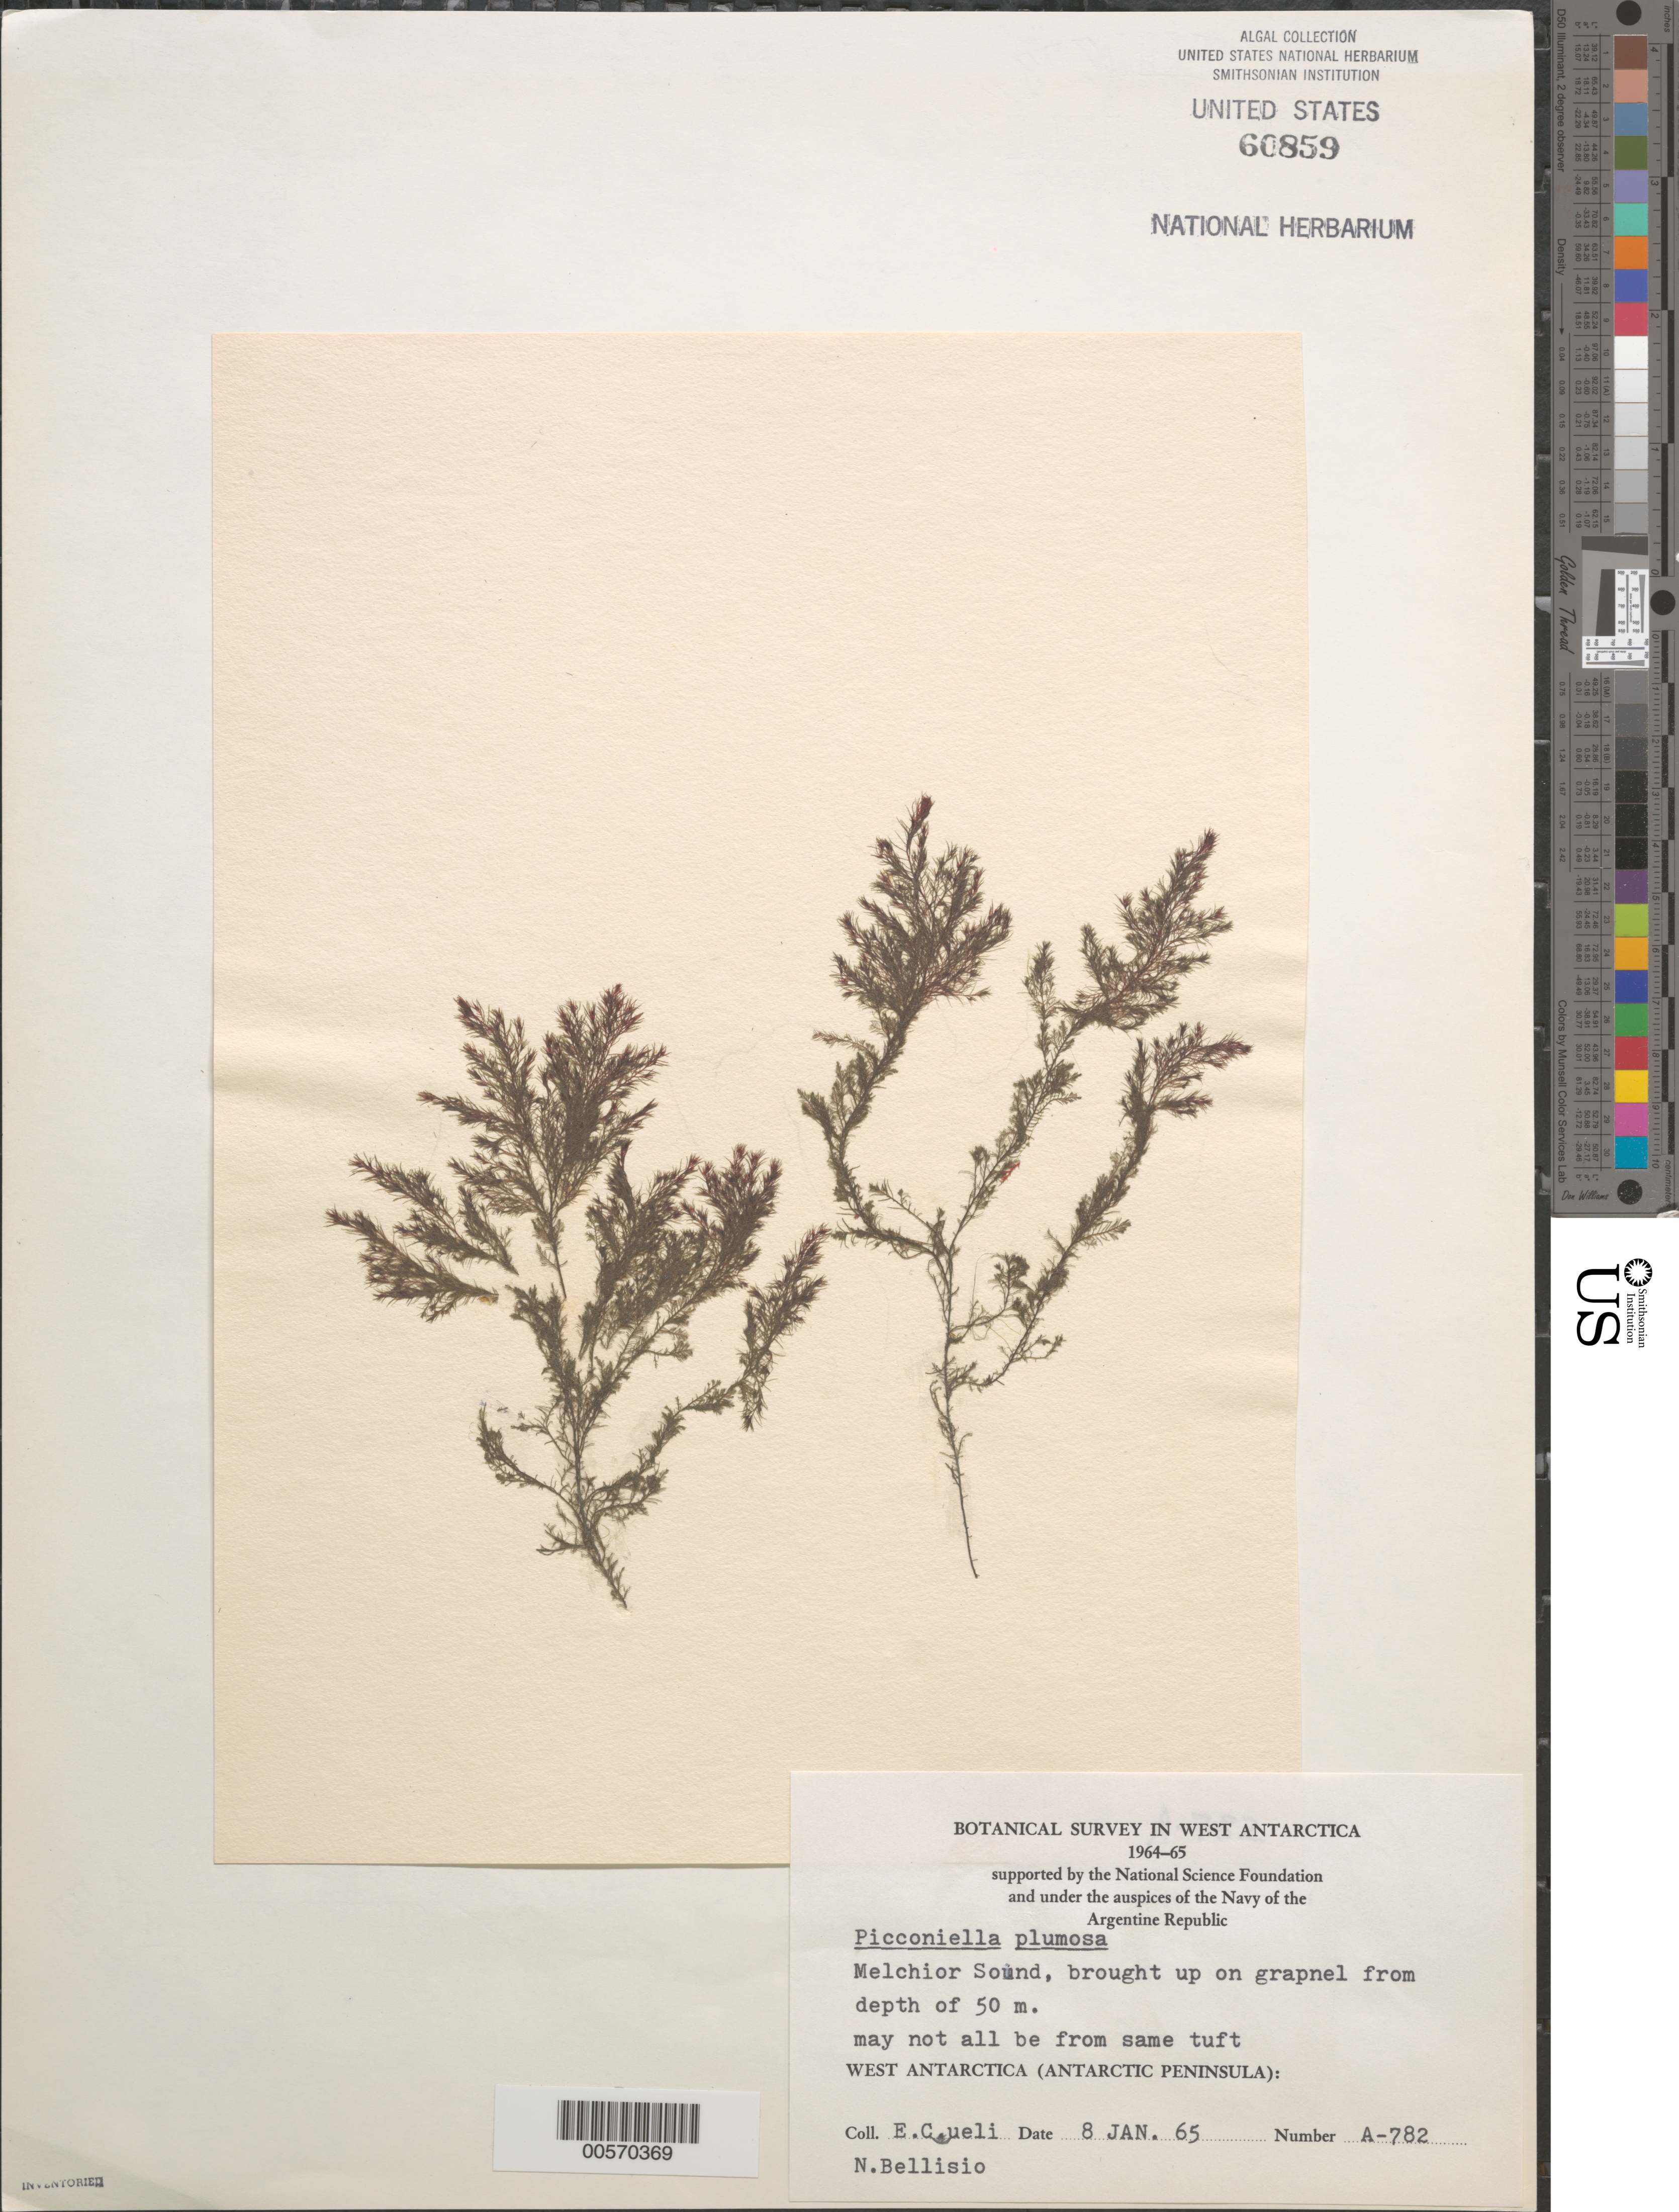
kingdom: Plantae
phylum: Rhodophyta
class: Florideophyceae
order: Ceramiales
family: Rhodomelaceae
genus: Picconiella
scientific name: Picconiella plumosa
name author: (Kylin) De Toni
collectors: E. Cueli & N. Bellisio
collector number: A-782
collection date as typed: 08 Jan 1965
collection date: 1965-01-08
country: Antarctica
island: Melchior Islands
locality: Melchior Sound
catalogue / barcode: US 60859